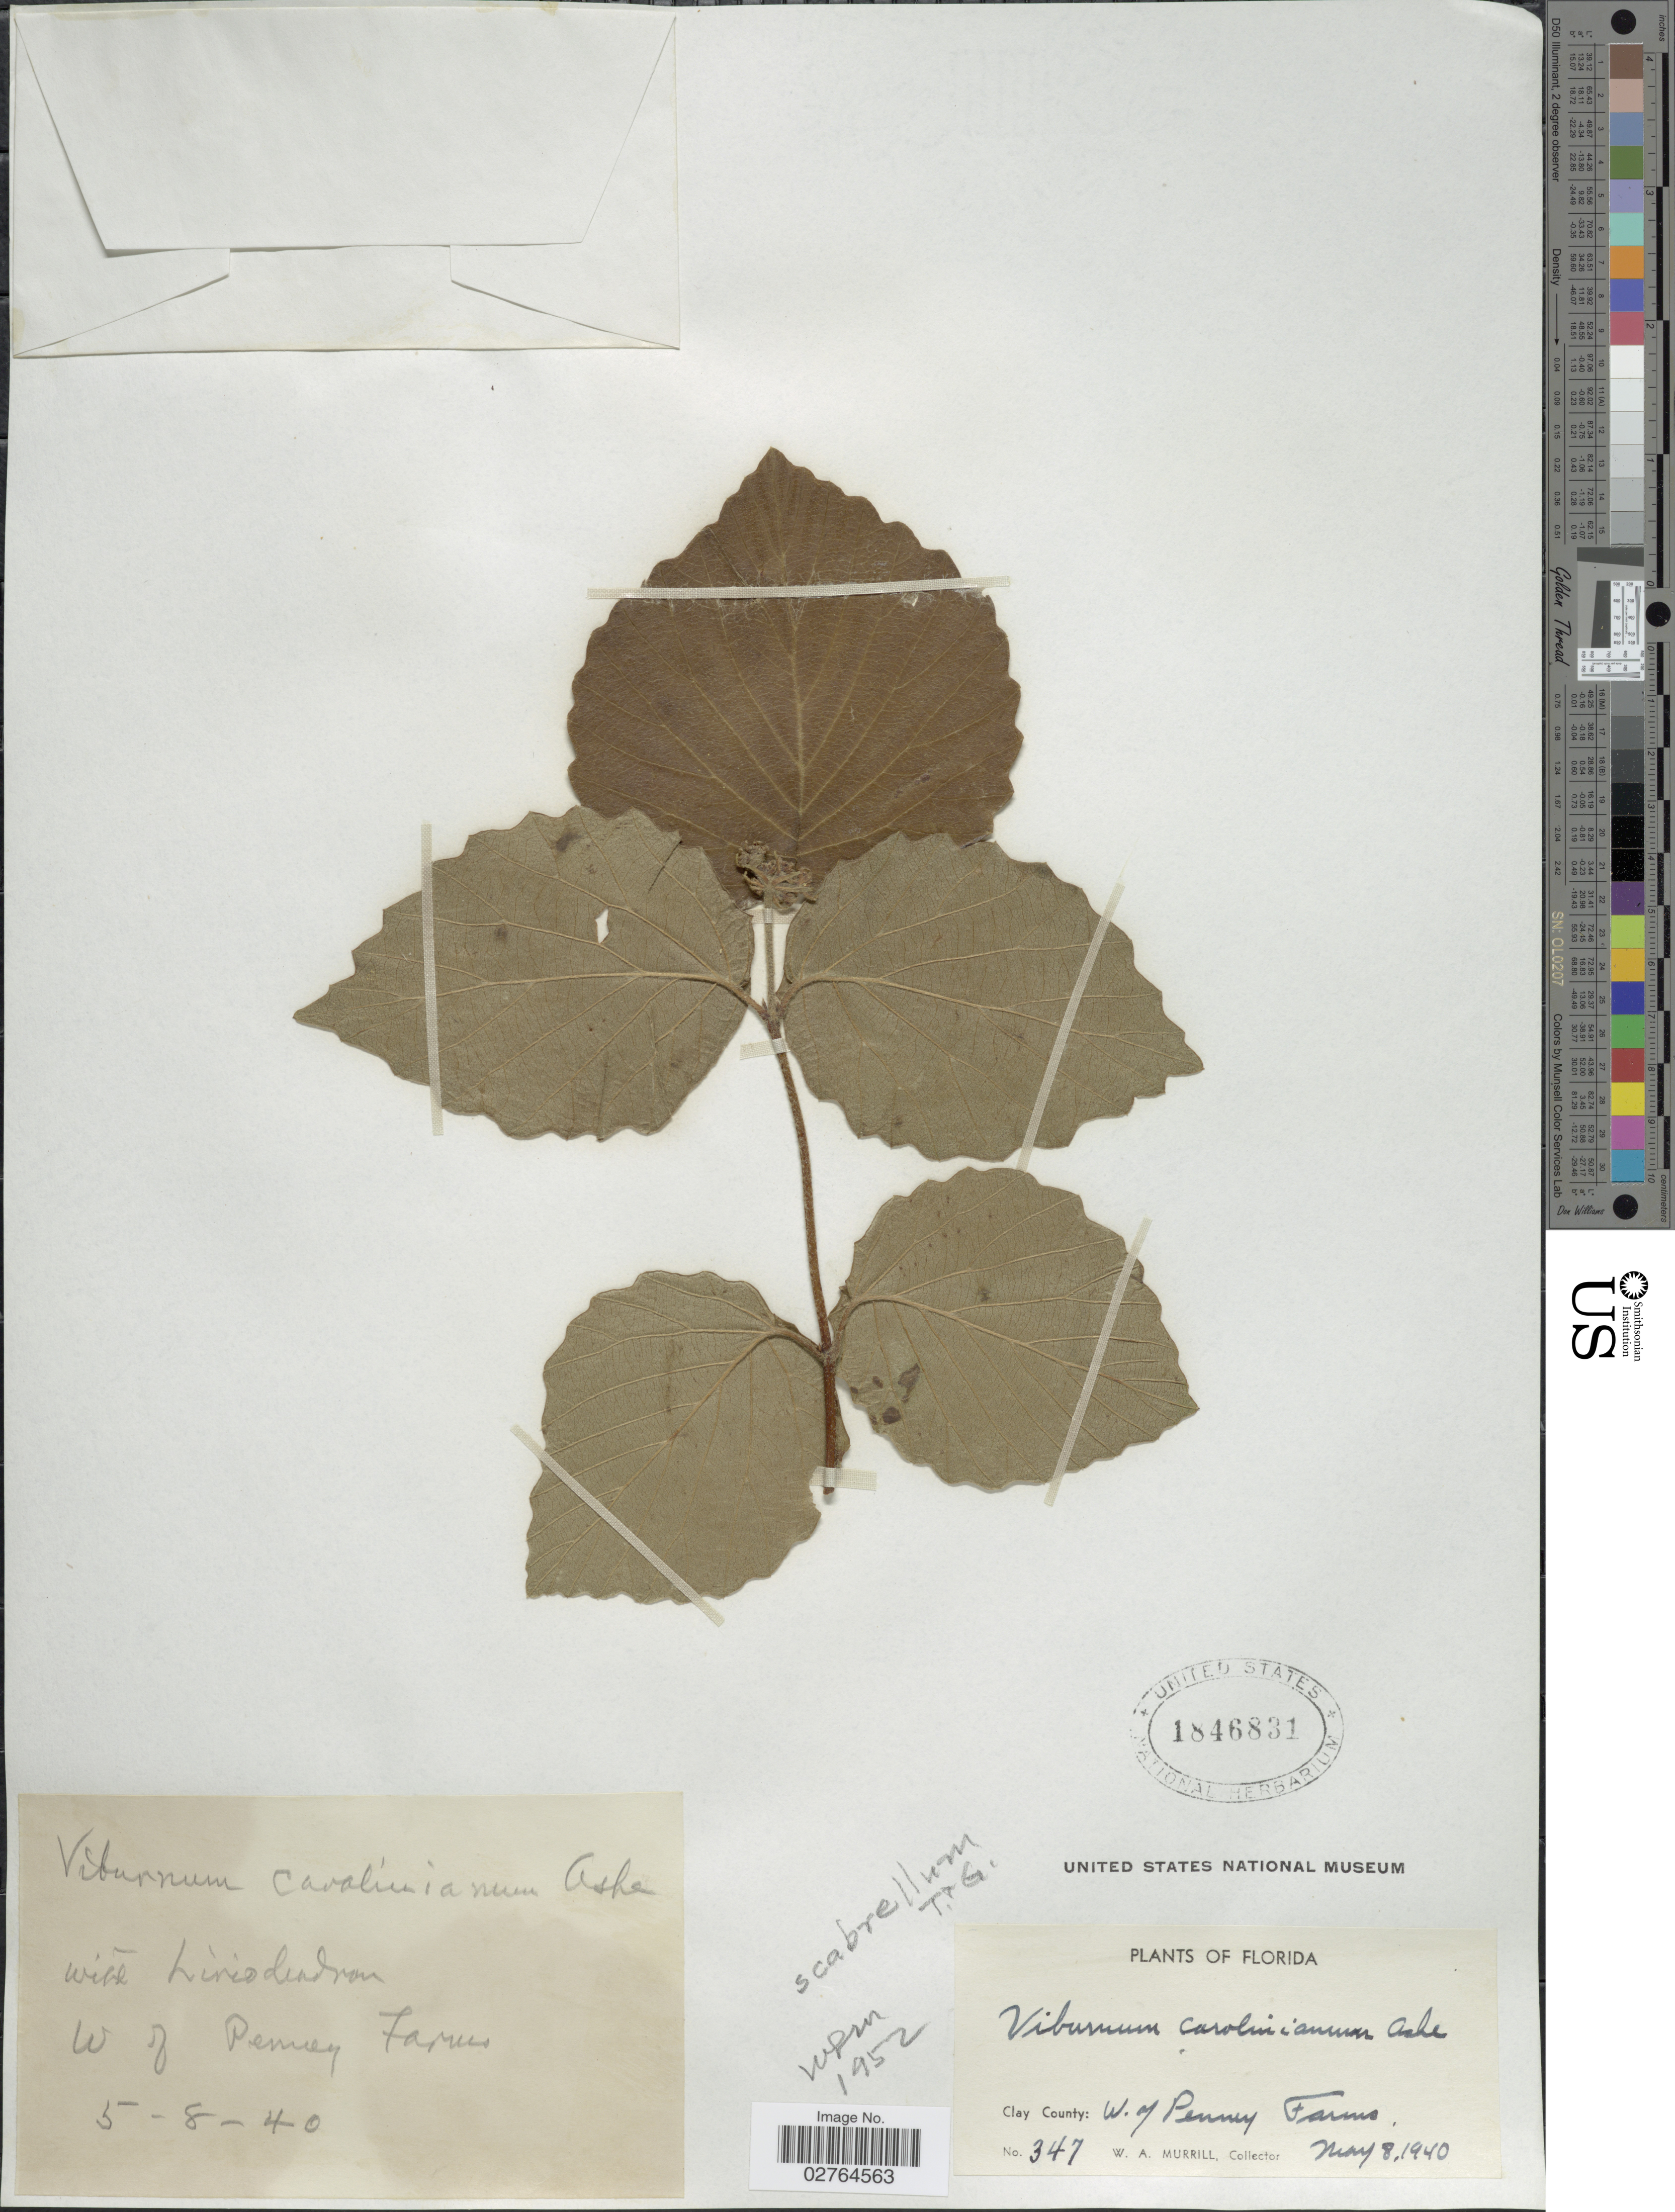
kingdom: Plantae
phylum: Tracheophyta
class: Magnoliopsida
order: Dipsacales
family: Viburnaceae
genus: Viburnum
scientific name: Viburnum scabrellum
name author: (Torr. & A. Gray) Chapm.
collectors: W. A. Murrill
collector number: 347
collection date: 1940-05-08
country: United States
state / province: Florida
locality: Clay County: W. of Penney Farms.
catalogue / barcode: US 1846831